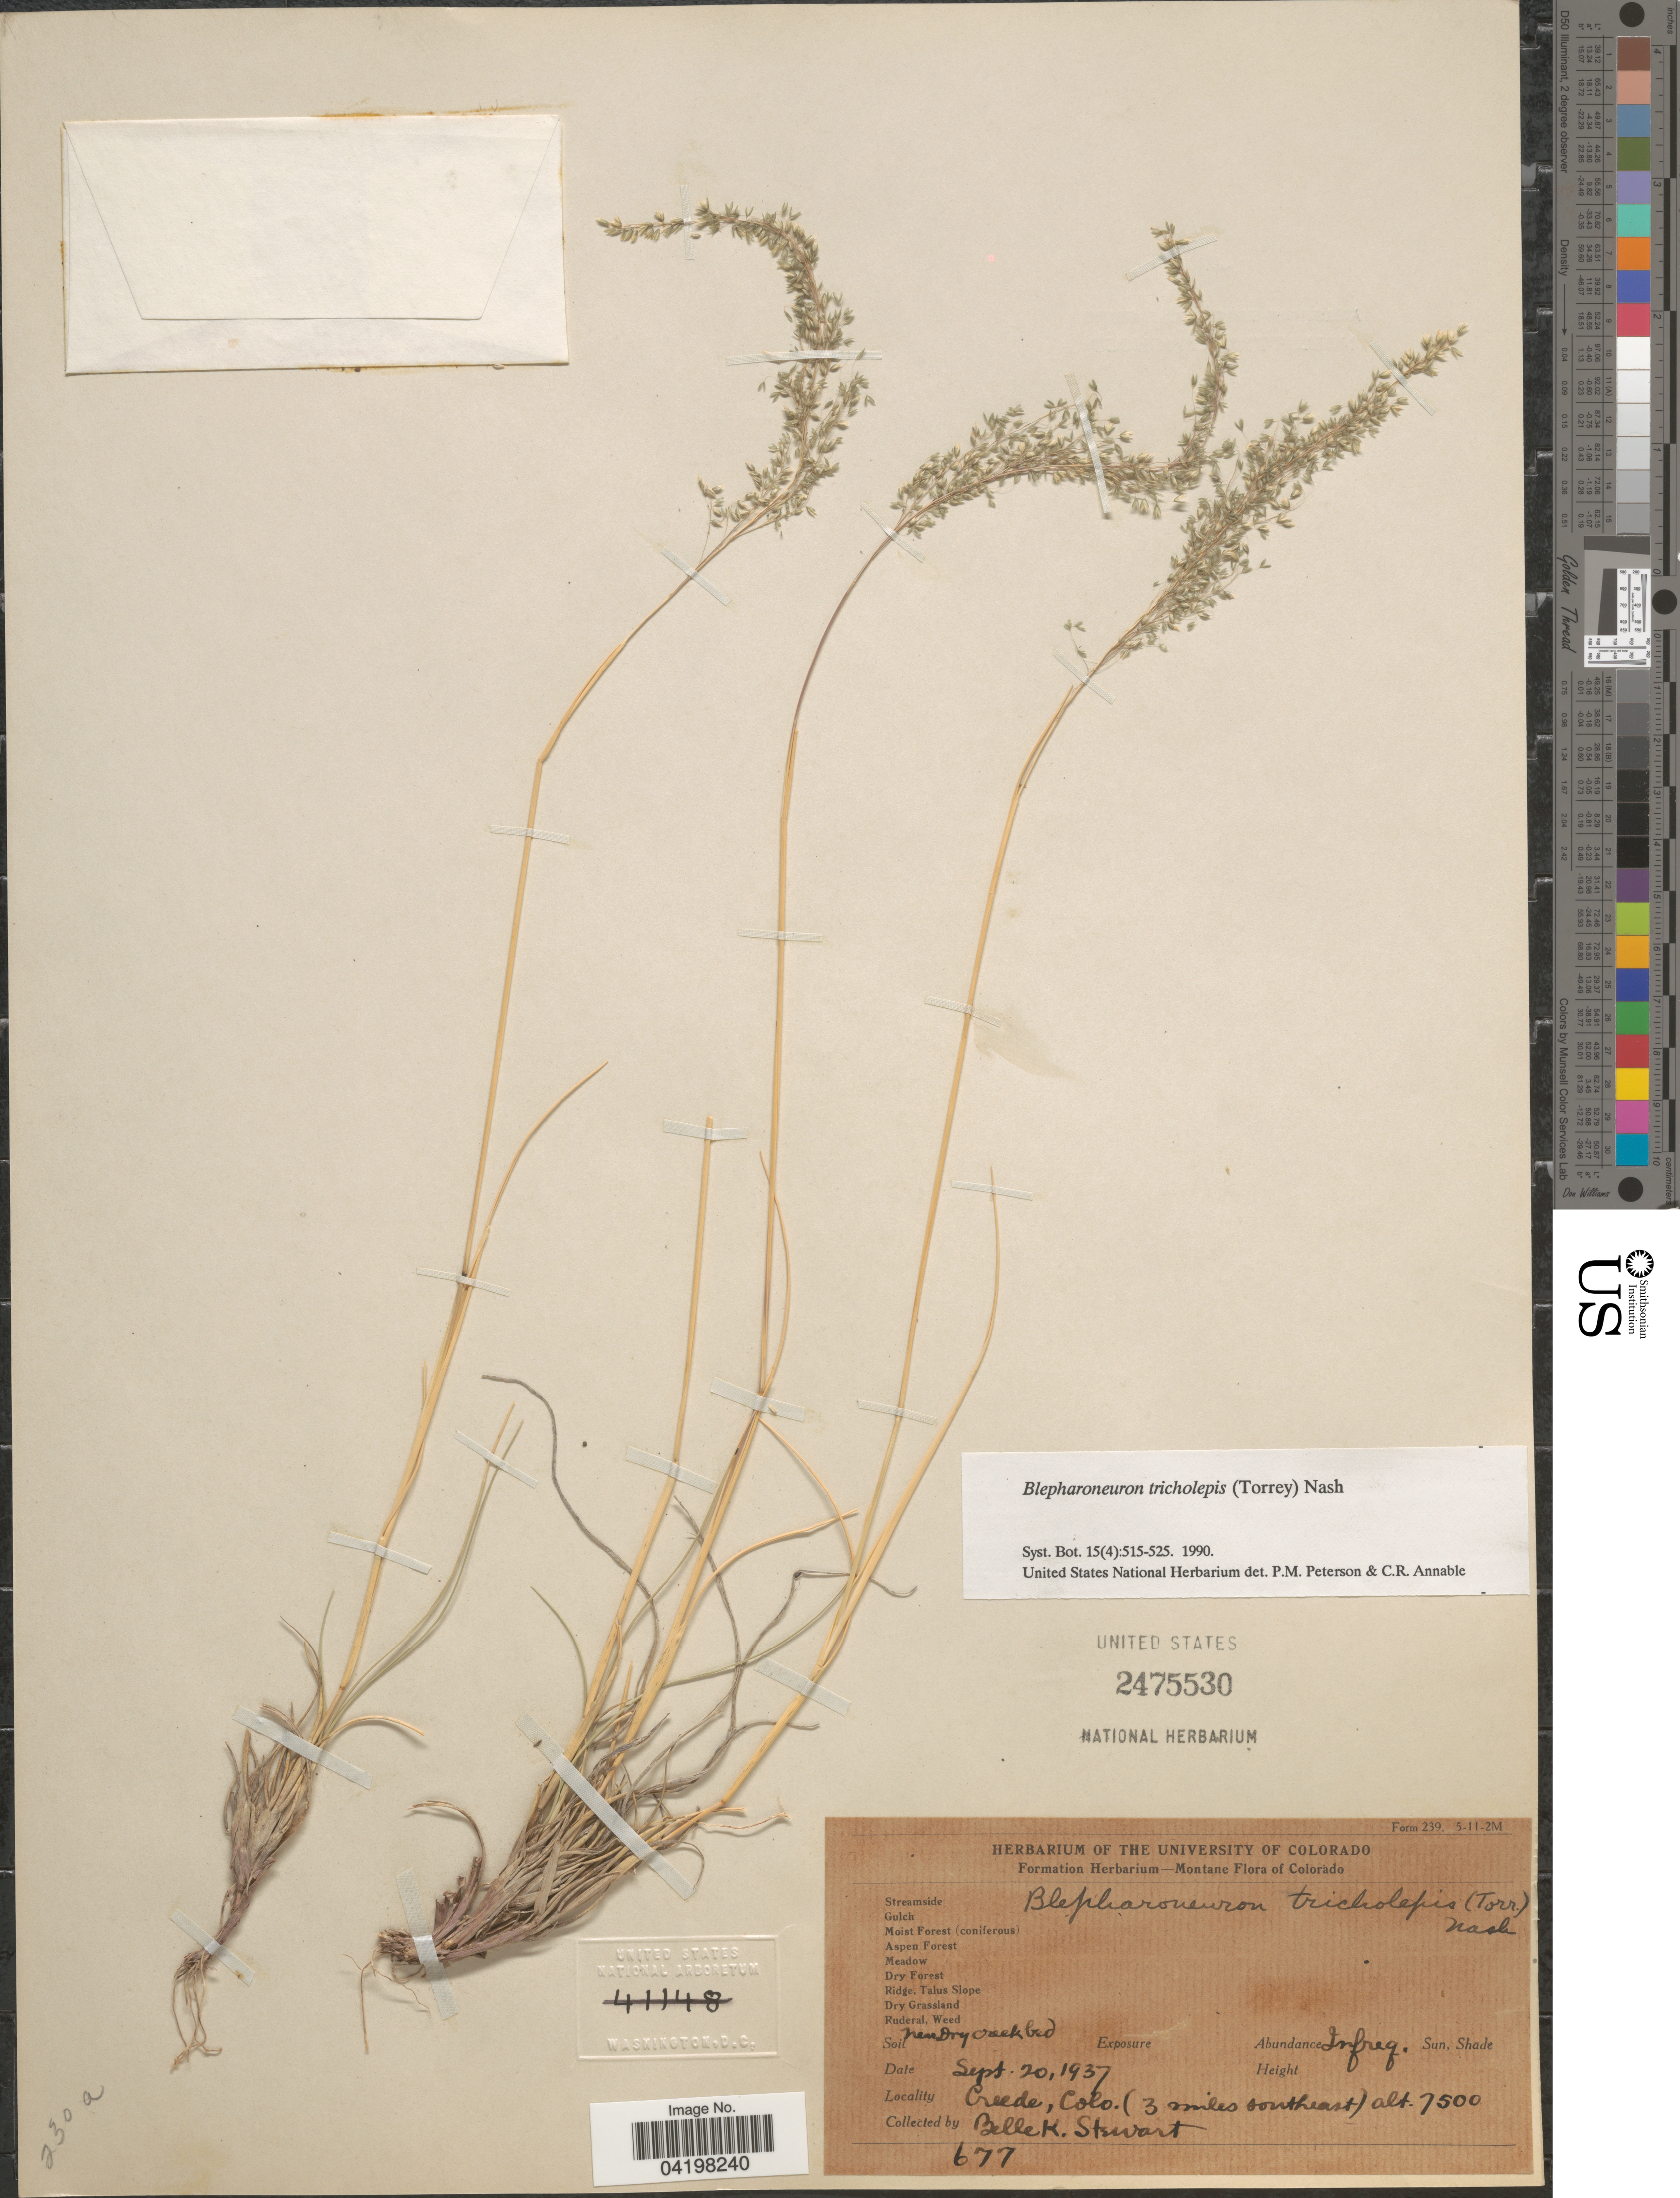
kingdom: Plantae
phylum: Tracheophyta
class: Liliopsida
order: Poales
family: Poaceae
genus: Muhlenbergia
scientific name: Muhlenbergia tricholepis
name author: (Torr.) Columbus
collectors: B. Stewart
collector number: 677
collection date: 1937-09-20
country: United States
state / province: Colorado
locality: Creede, (3 miles southeast).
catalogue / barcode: US 2475530